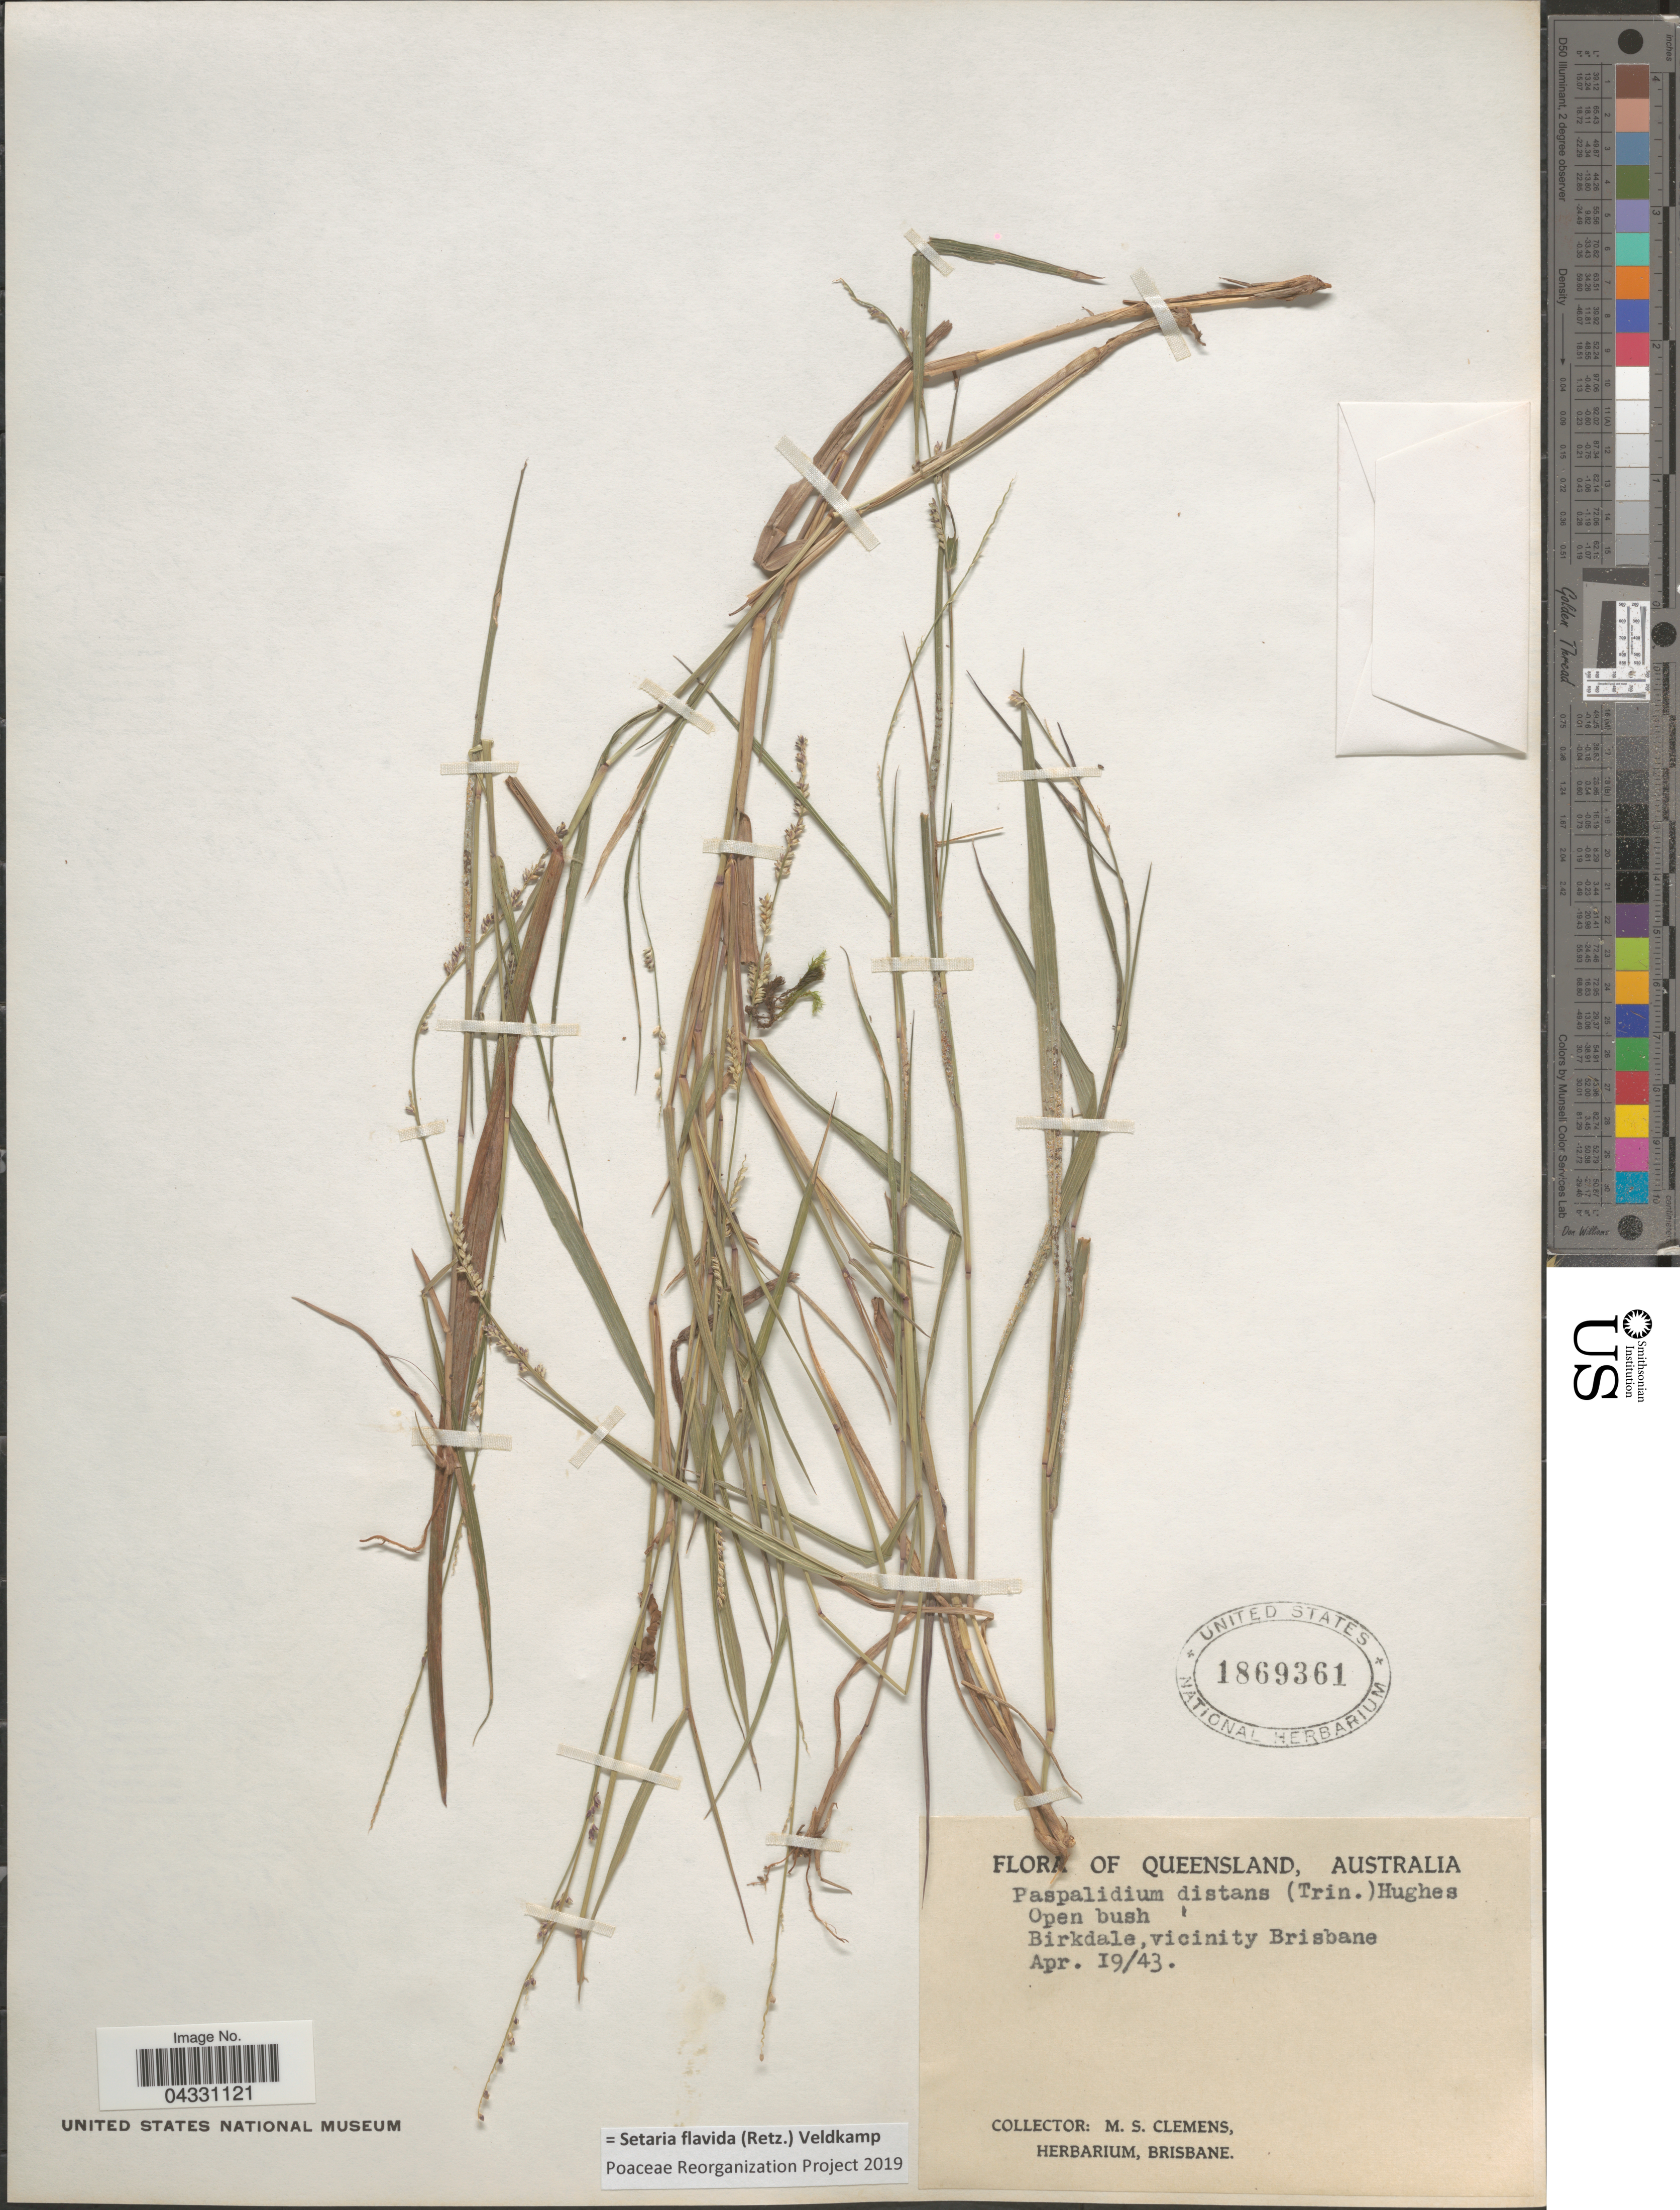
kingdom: Plantae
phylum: Tracheophyta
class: Liliopsida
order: Poales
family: Poaceae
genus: Setaria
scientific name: Setaria flavida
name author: (Retz.) Veldkamp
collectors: M. S. Clemens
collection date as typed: Transcribed d/m/y: 19/4/43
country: Australia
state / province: Queensland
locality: Birkdale, vicinity Brisbane.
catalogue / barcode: US 1869361